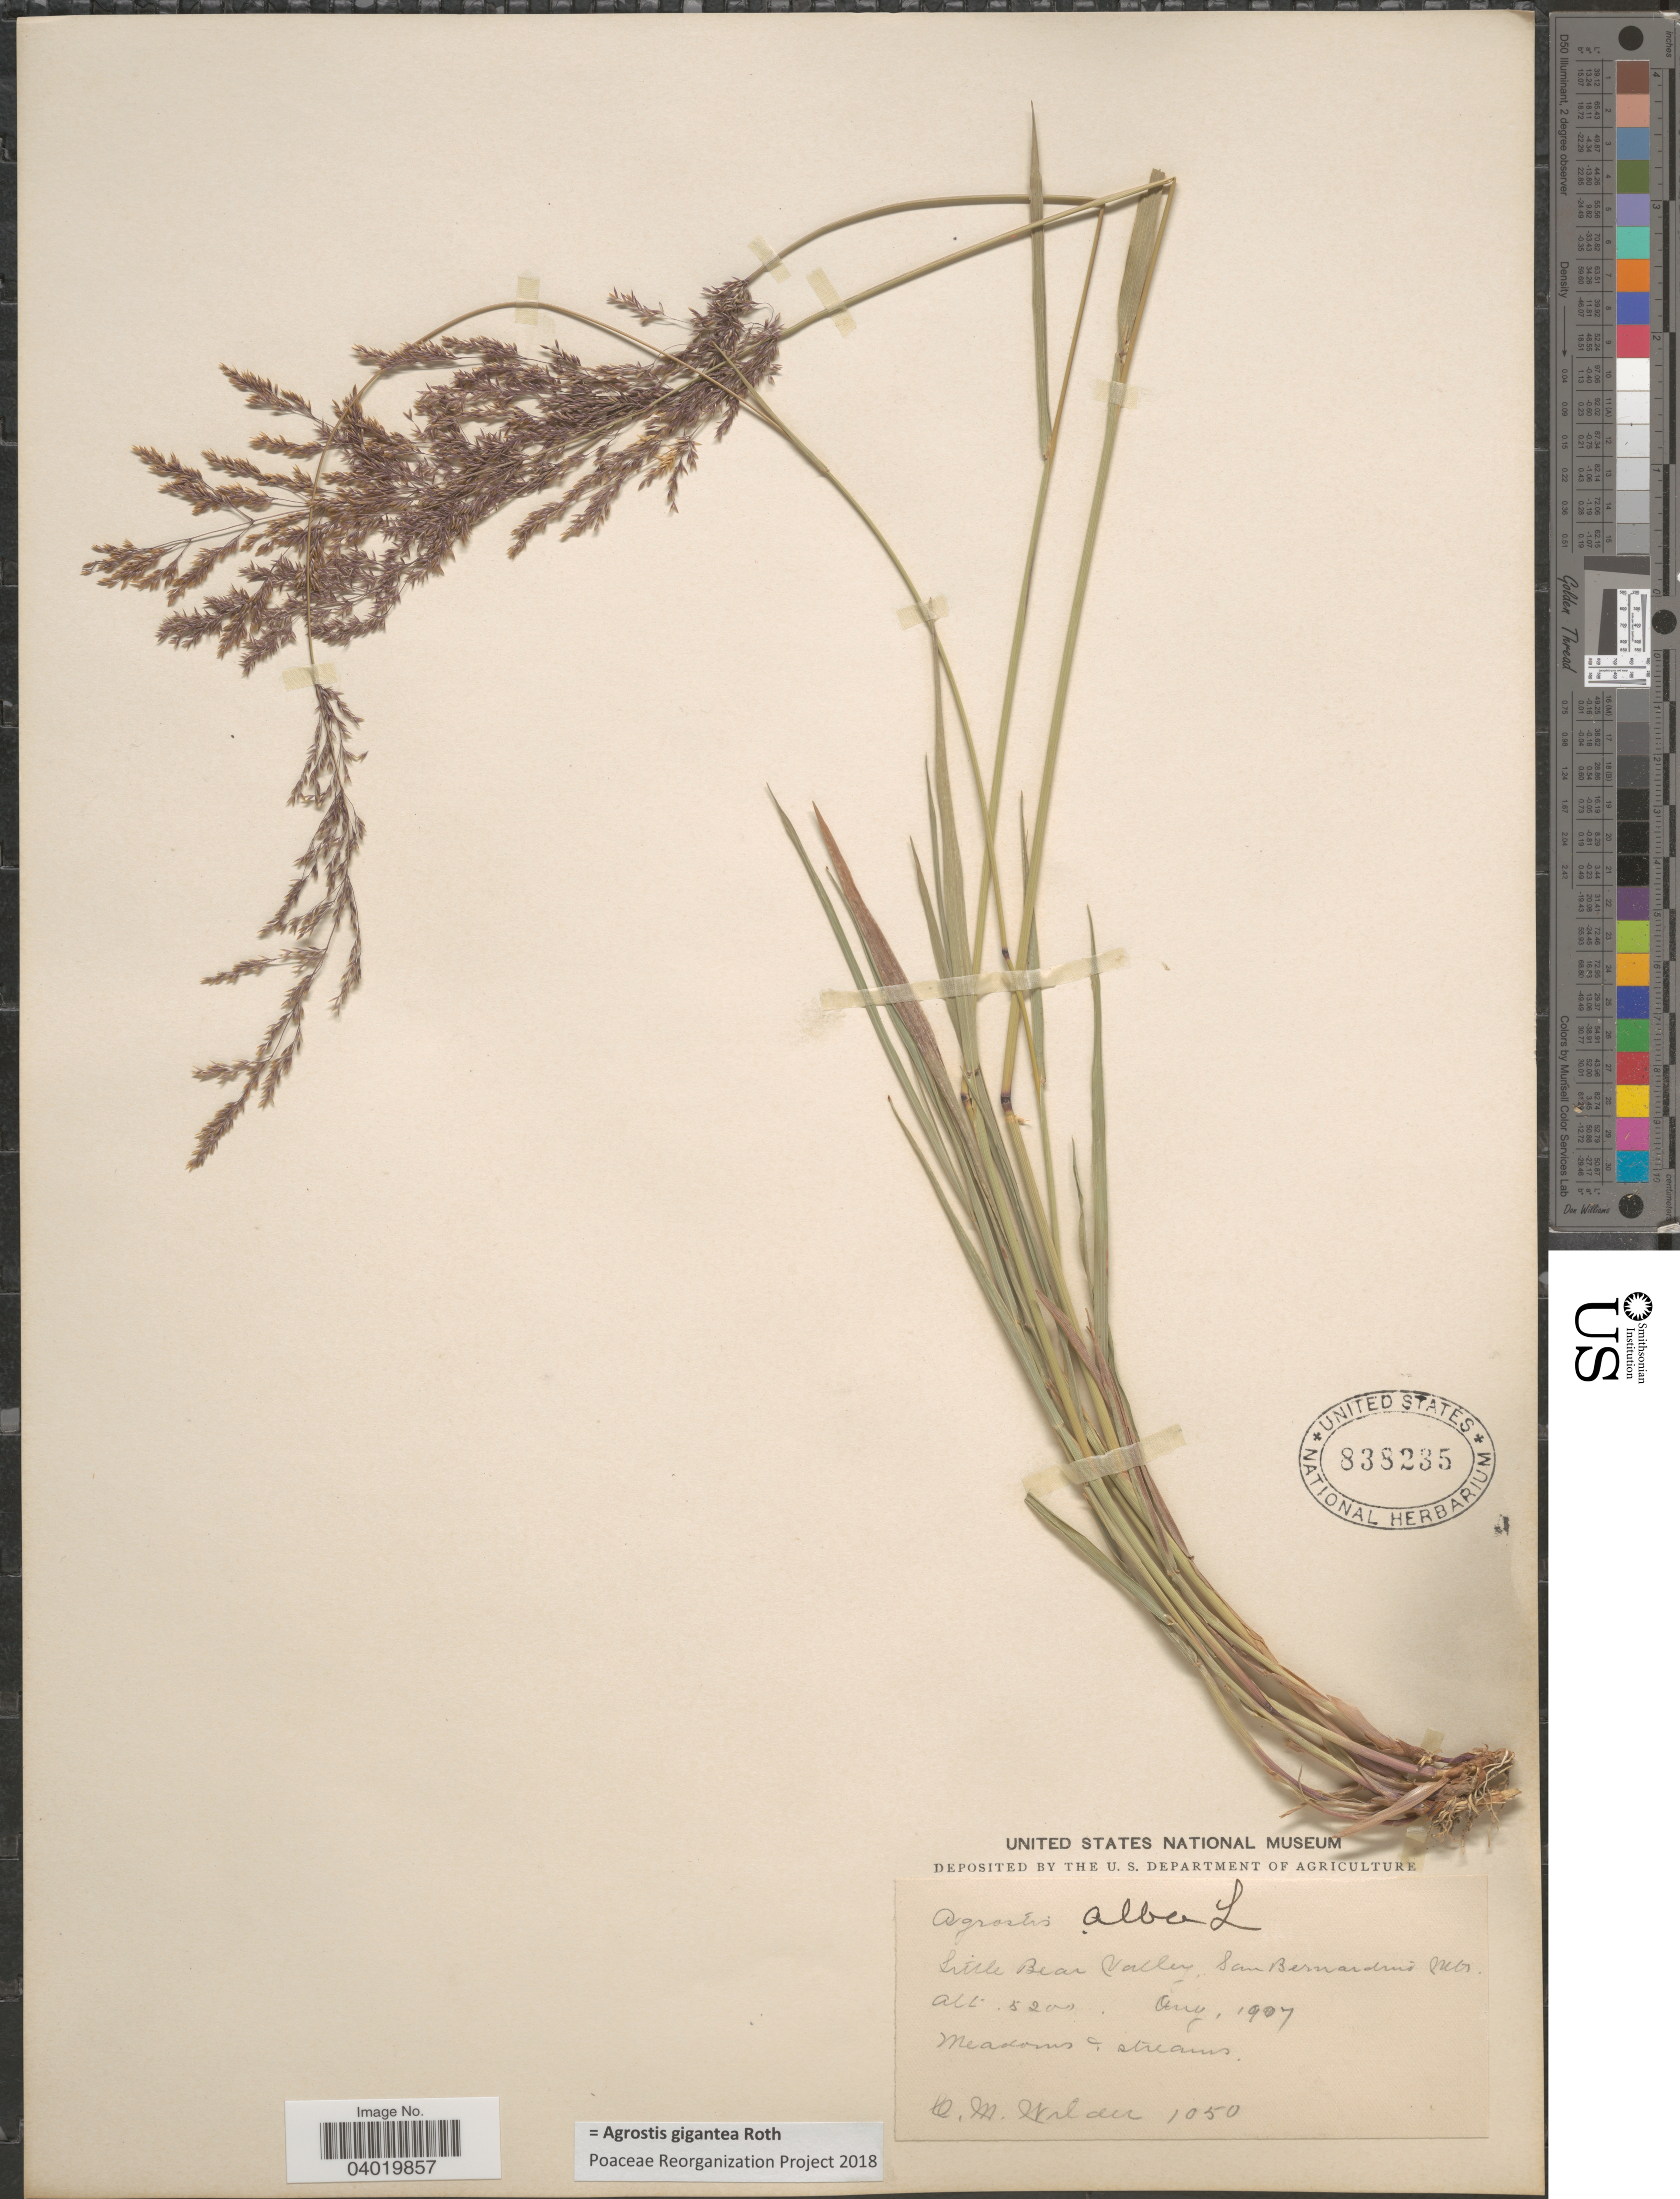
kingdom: Plantae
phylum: Tracheophyta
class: Liliopsida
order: Poales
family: Poaceae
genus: Agrostis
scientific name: Agrostis gigantea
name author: Roth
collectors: C. Wilder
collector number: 1050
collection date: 1907-08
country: United States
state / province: California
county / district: San Bernardino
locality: Little Bear Valley. San Bernardino Mts.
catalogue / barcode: US 838235